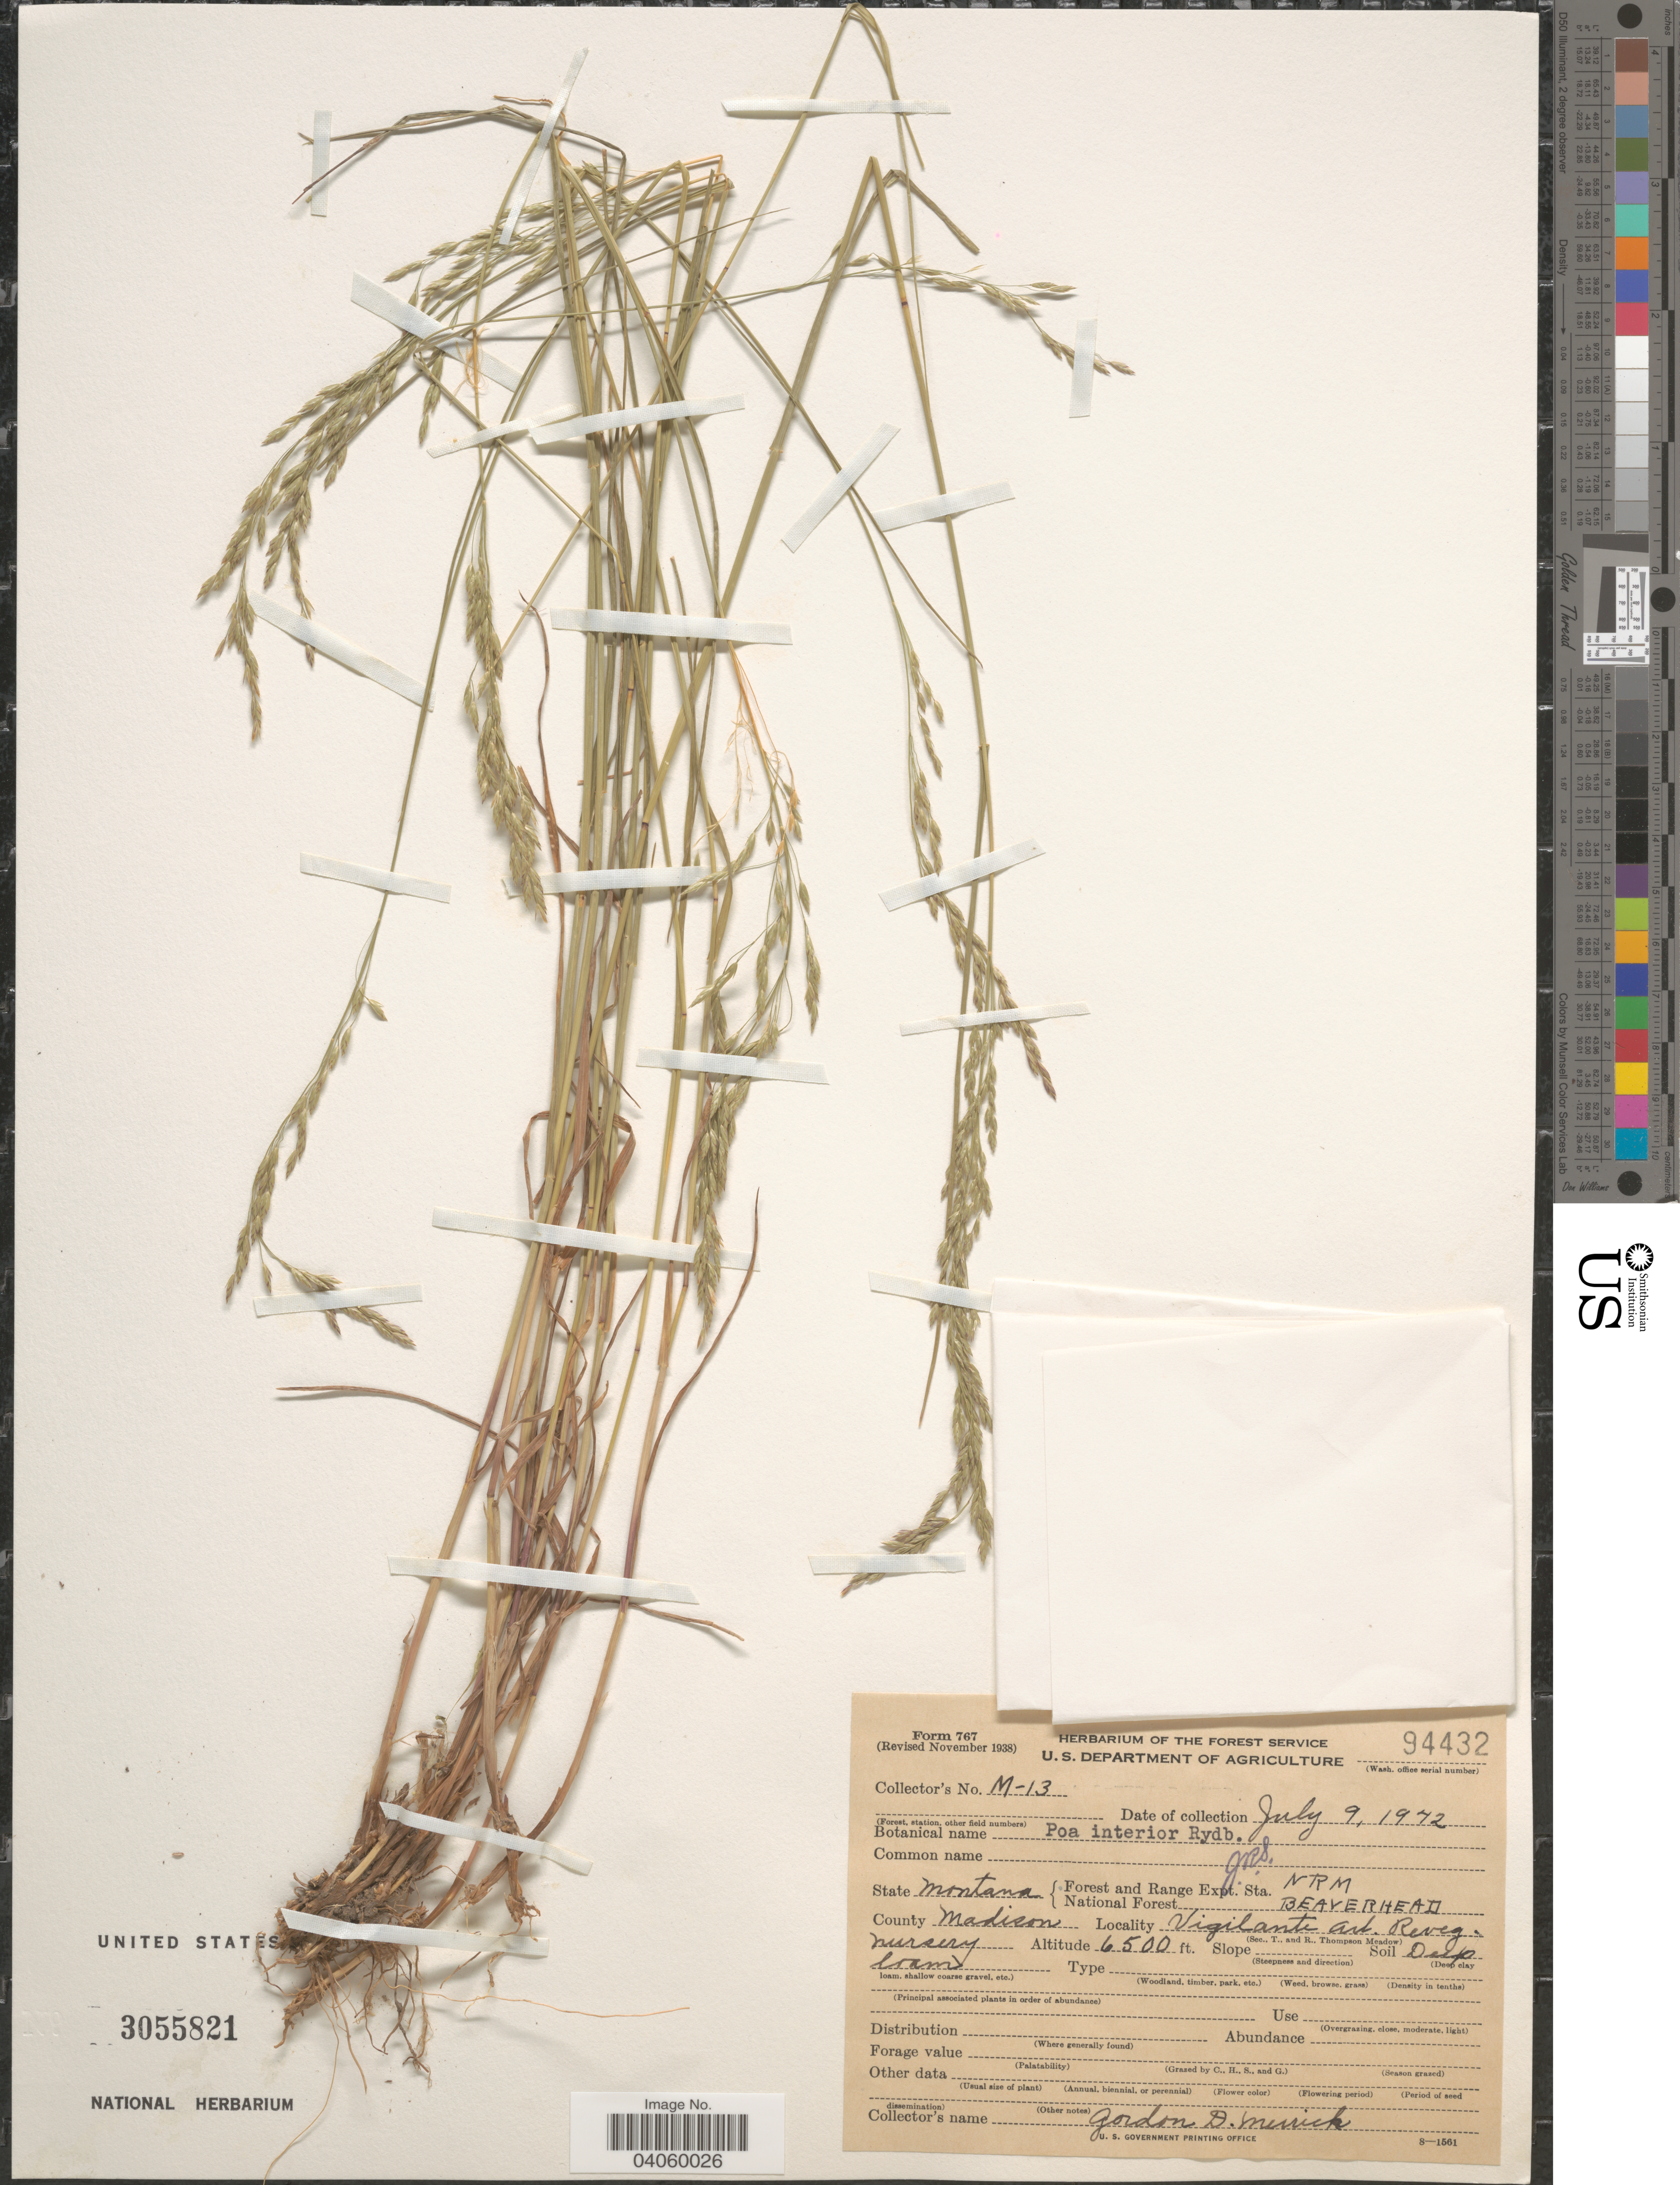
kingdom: Plantae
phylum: Tracheophyta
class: Liliopsida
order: Poales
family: Poaceae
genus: Poa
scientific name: Poa interior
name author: Rydb.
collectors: G. Merrick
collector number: M-13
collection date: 1972-07-09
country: United States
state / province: Montana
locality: Forest and Range Expt. Sta. National Forest NRM Beaverhead. County Madison. Vigilante Art. Reveg. nursery.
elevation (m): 1981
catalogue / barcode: US 3055821